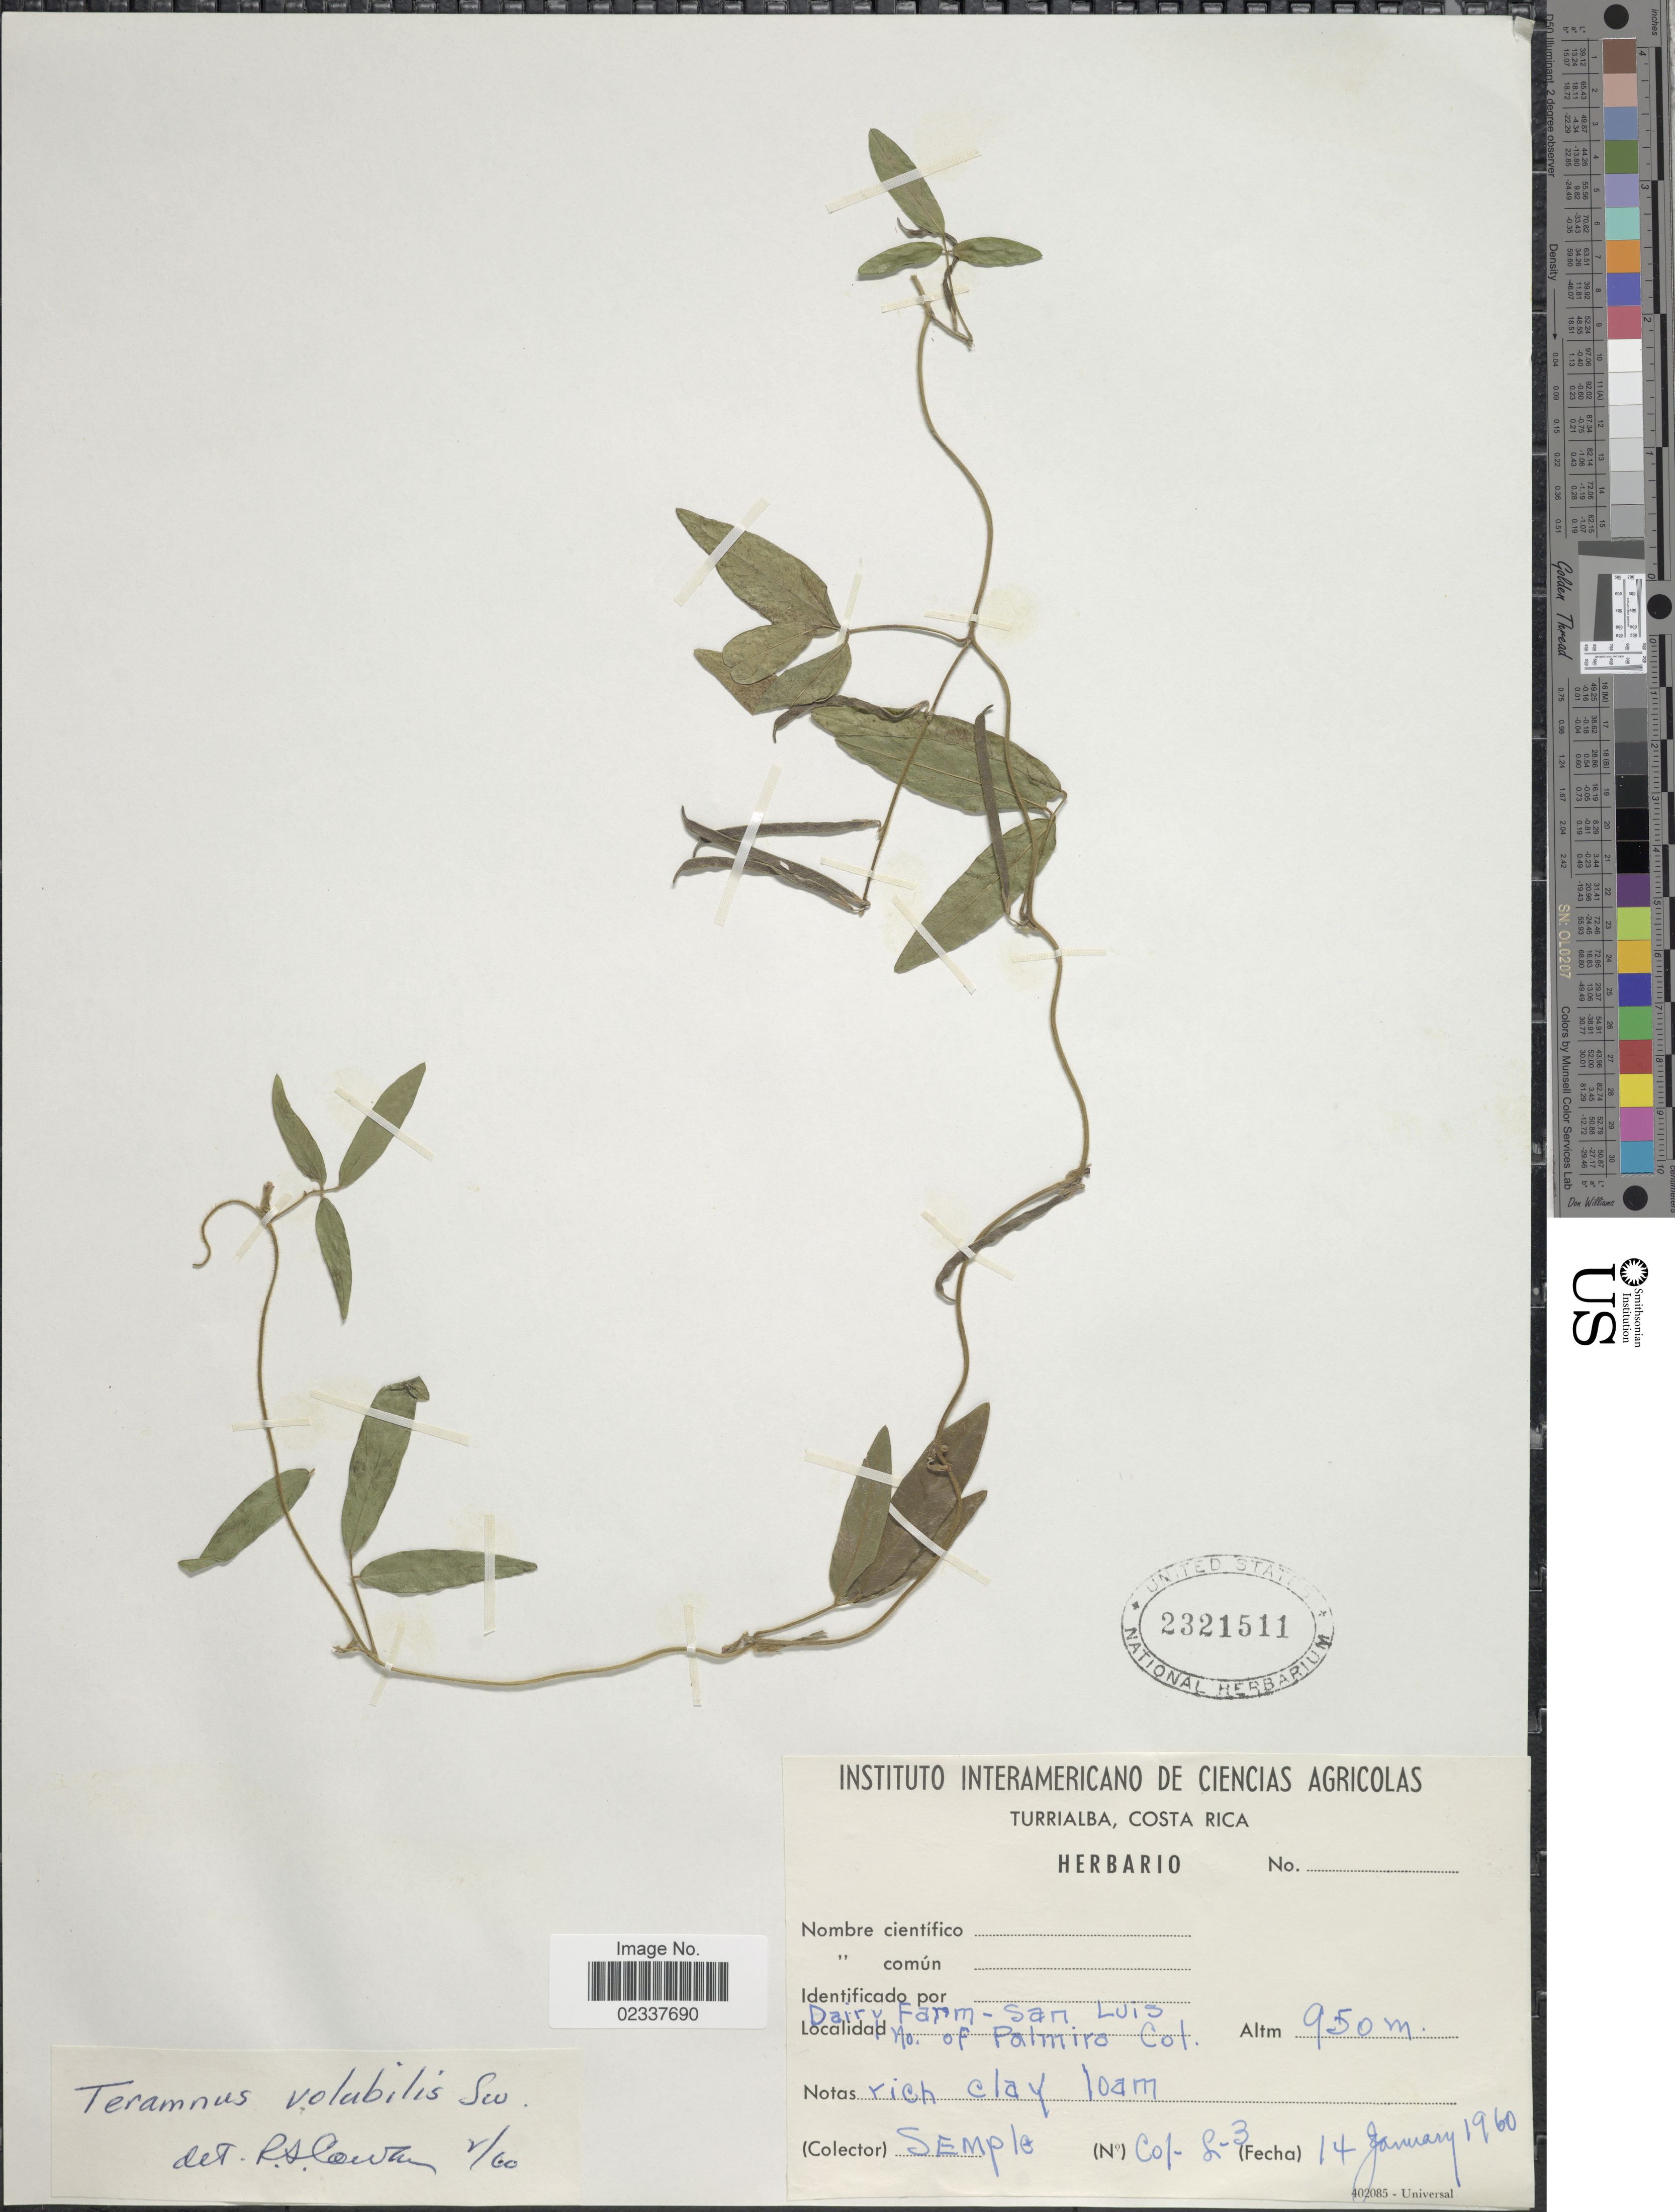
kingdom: Plantae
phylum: Tracheophyta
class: Magnoliopsida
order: Fabales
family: Fabaceae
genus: Teramnus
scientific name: Teramnus volubilis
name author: Sw.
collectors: Semple, --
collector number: L-3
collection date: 1960-01-14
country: Costa Rica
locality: Darry Farm, San Luis No of Palmira Col.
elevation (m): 950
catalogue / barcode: US 2321511